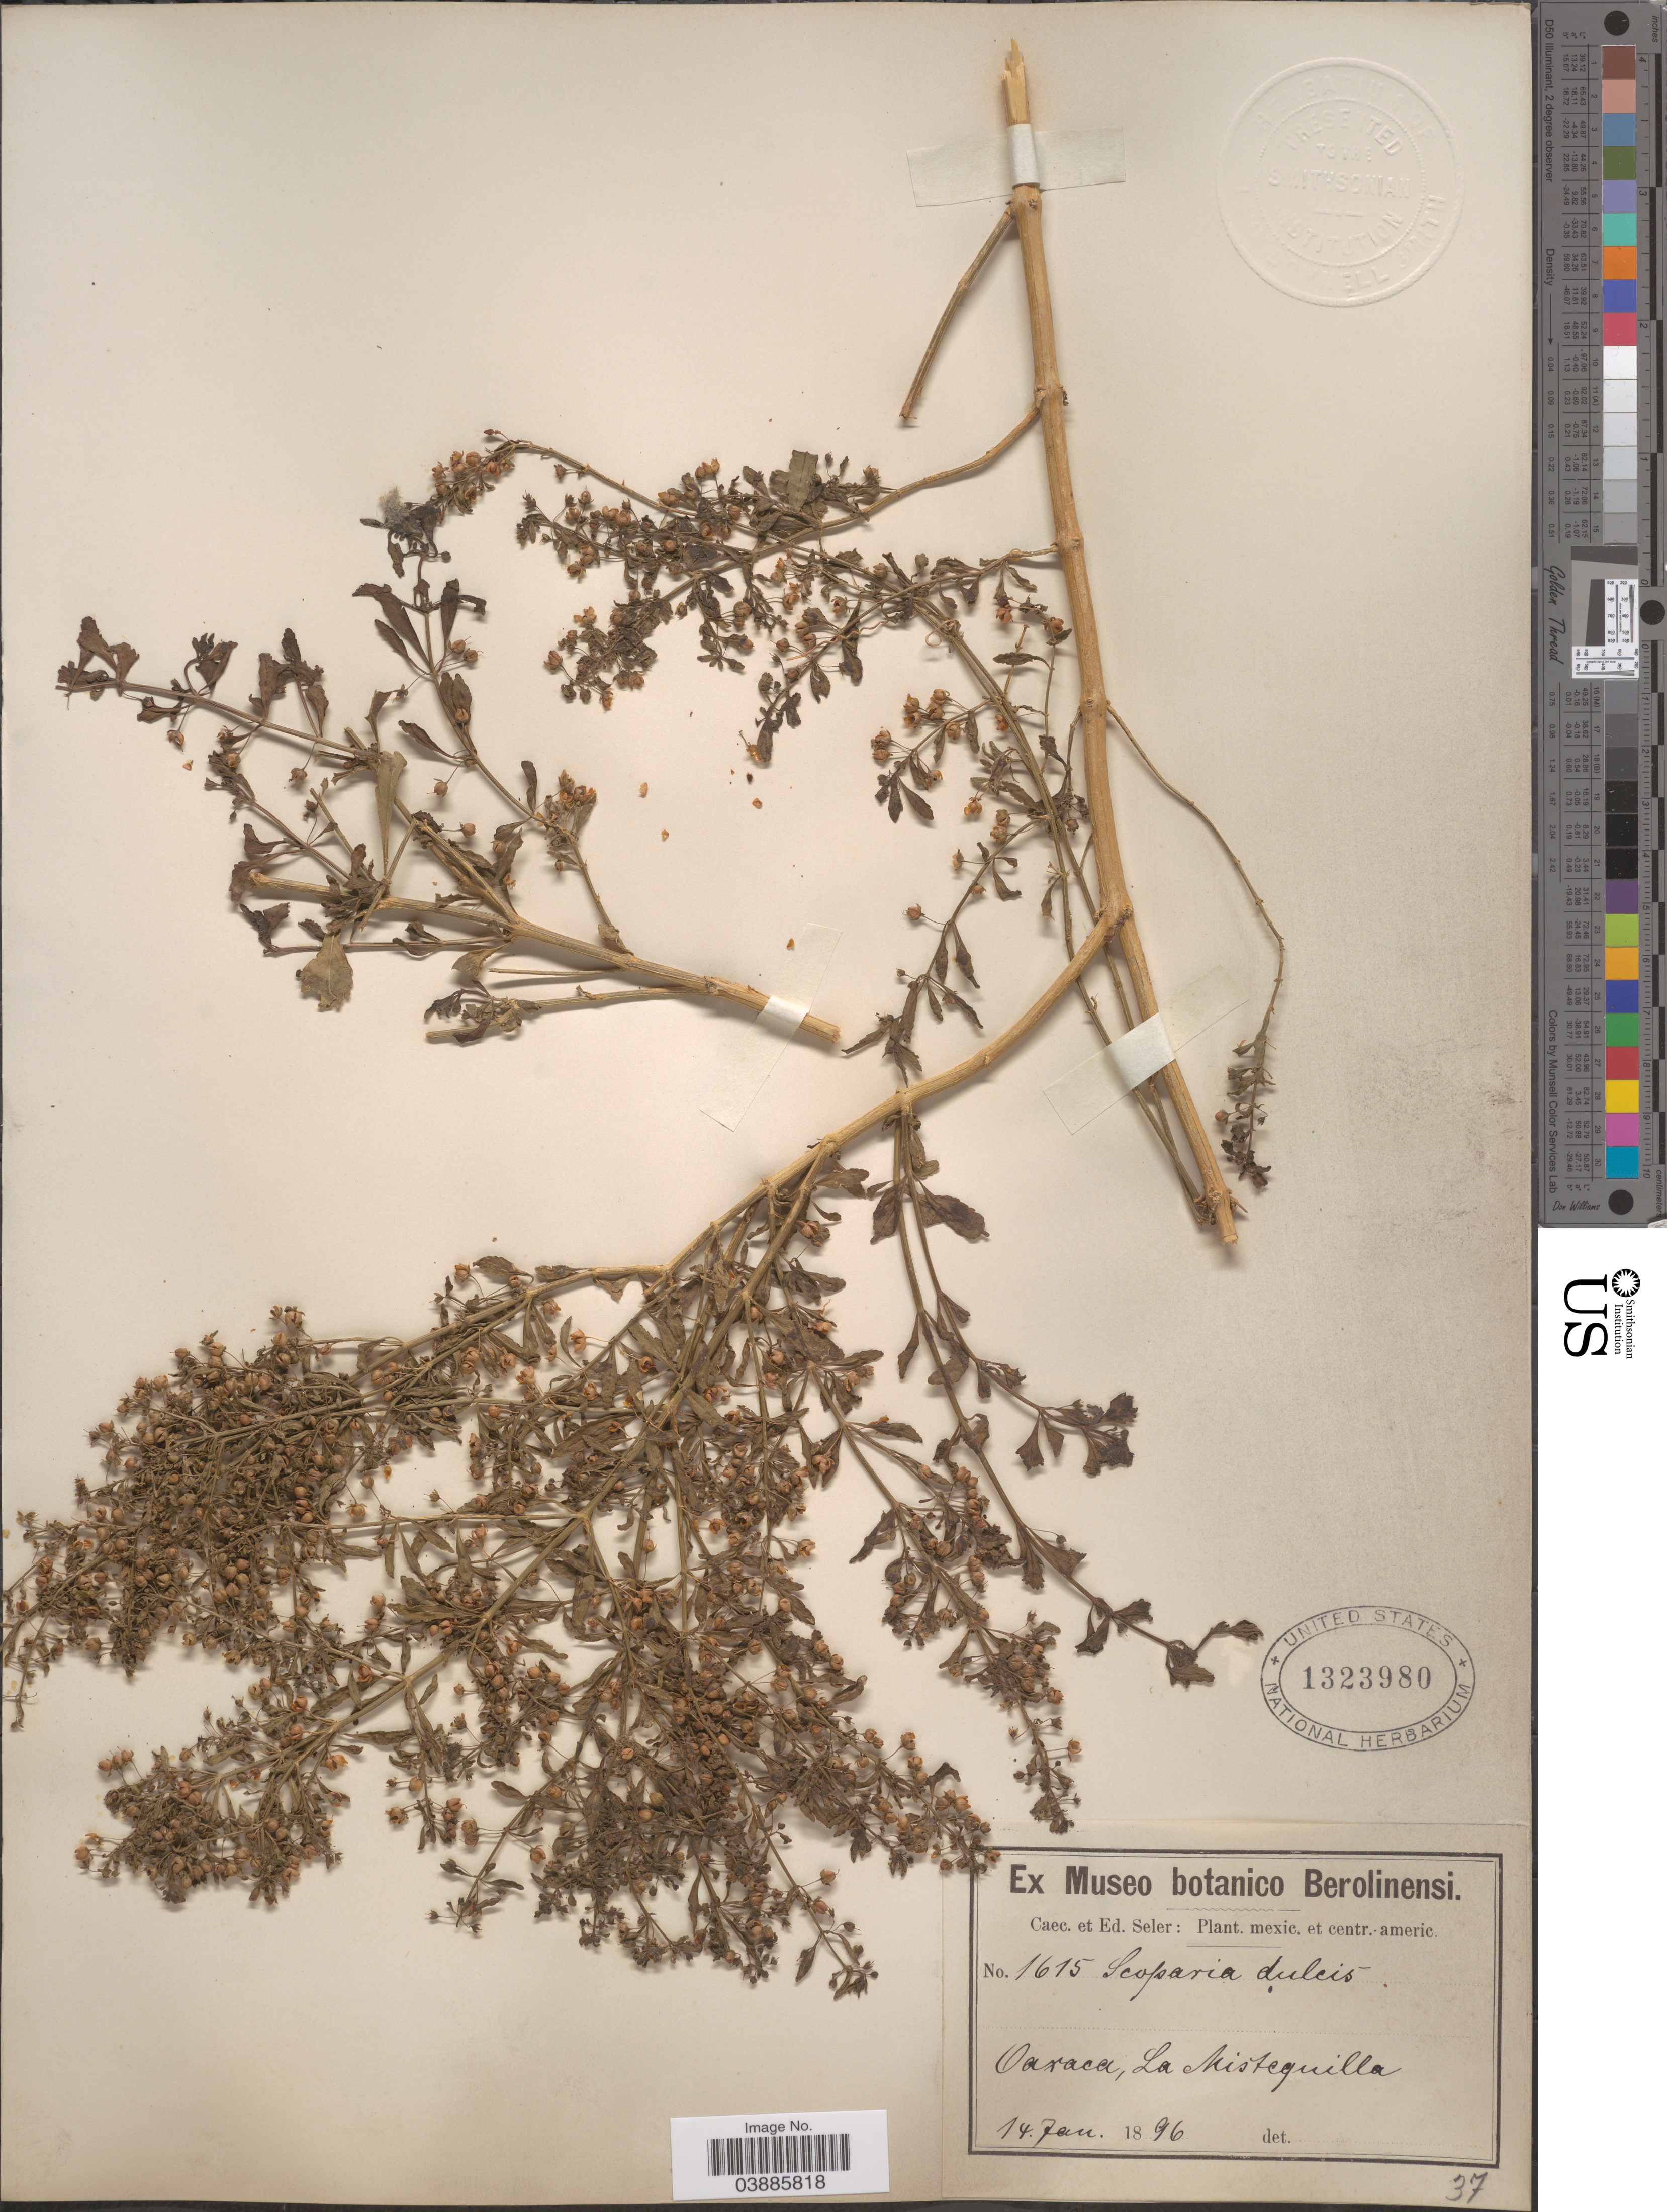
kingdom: Plantae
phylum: Tracheophyta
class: Magnoliopsida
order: Lamiales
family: Plantaginaceae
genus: Scoparia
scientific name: Scoparia dulcis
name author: L.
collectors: ex Caec. et Ed Seler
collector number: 1615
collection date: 1896-01-14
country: Mexico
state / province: Oaxaca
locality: Oaxaca, La Mistequilla.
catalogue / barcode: US 1323980